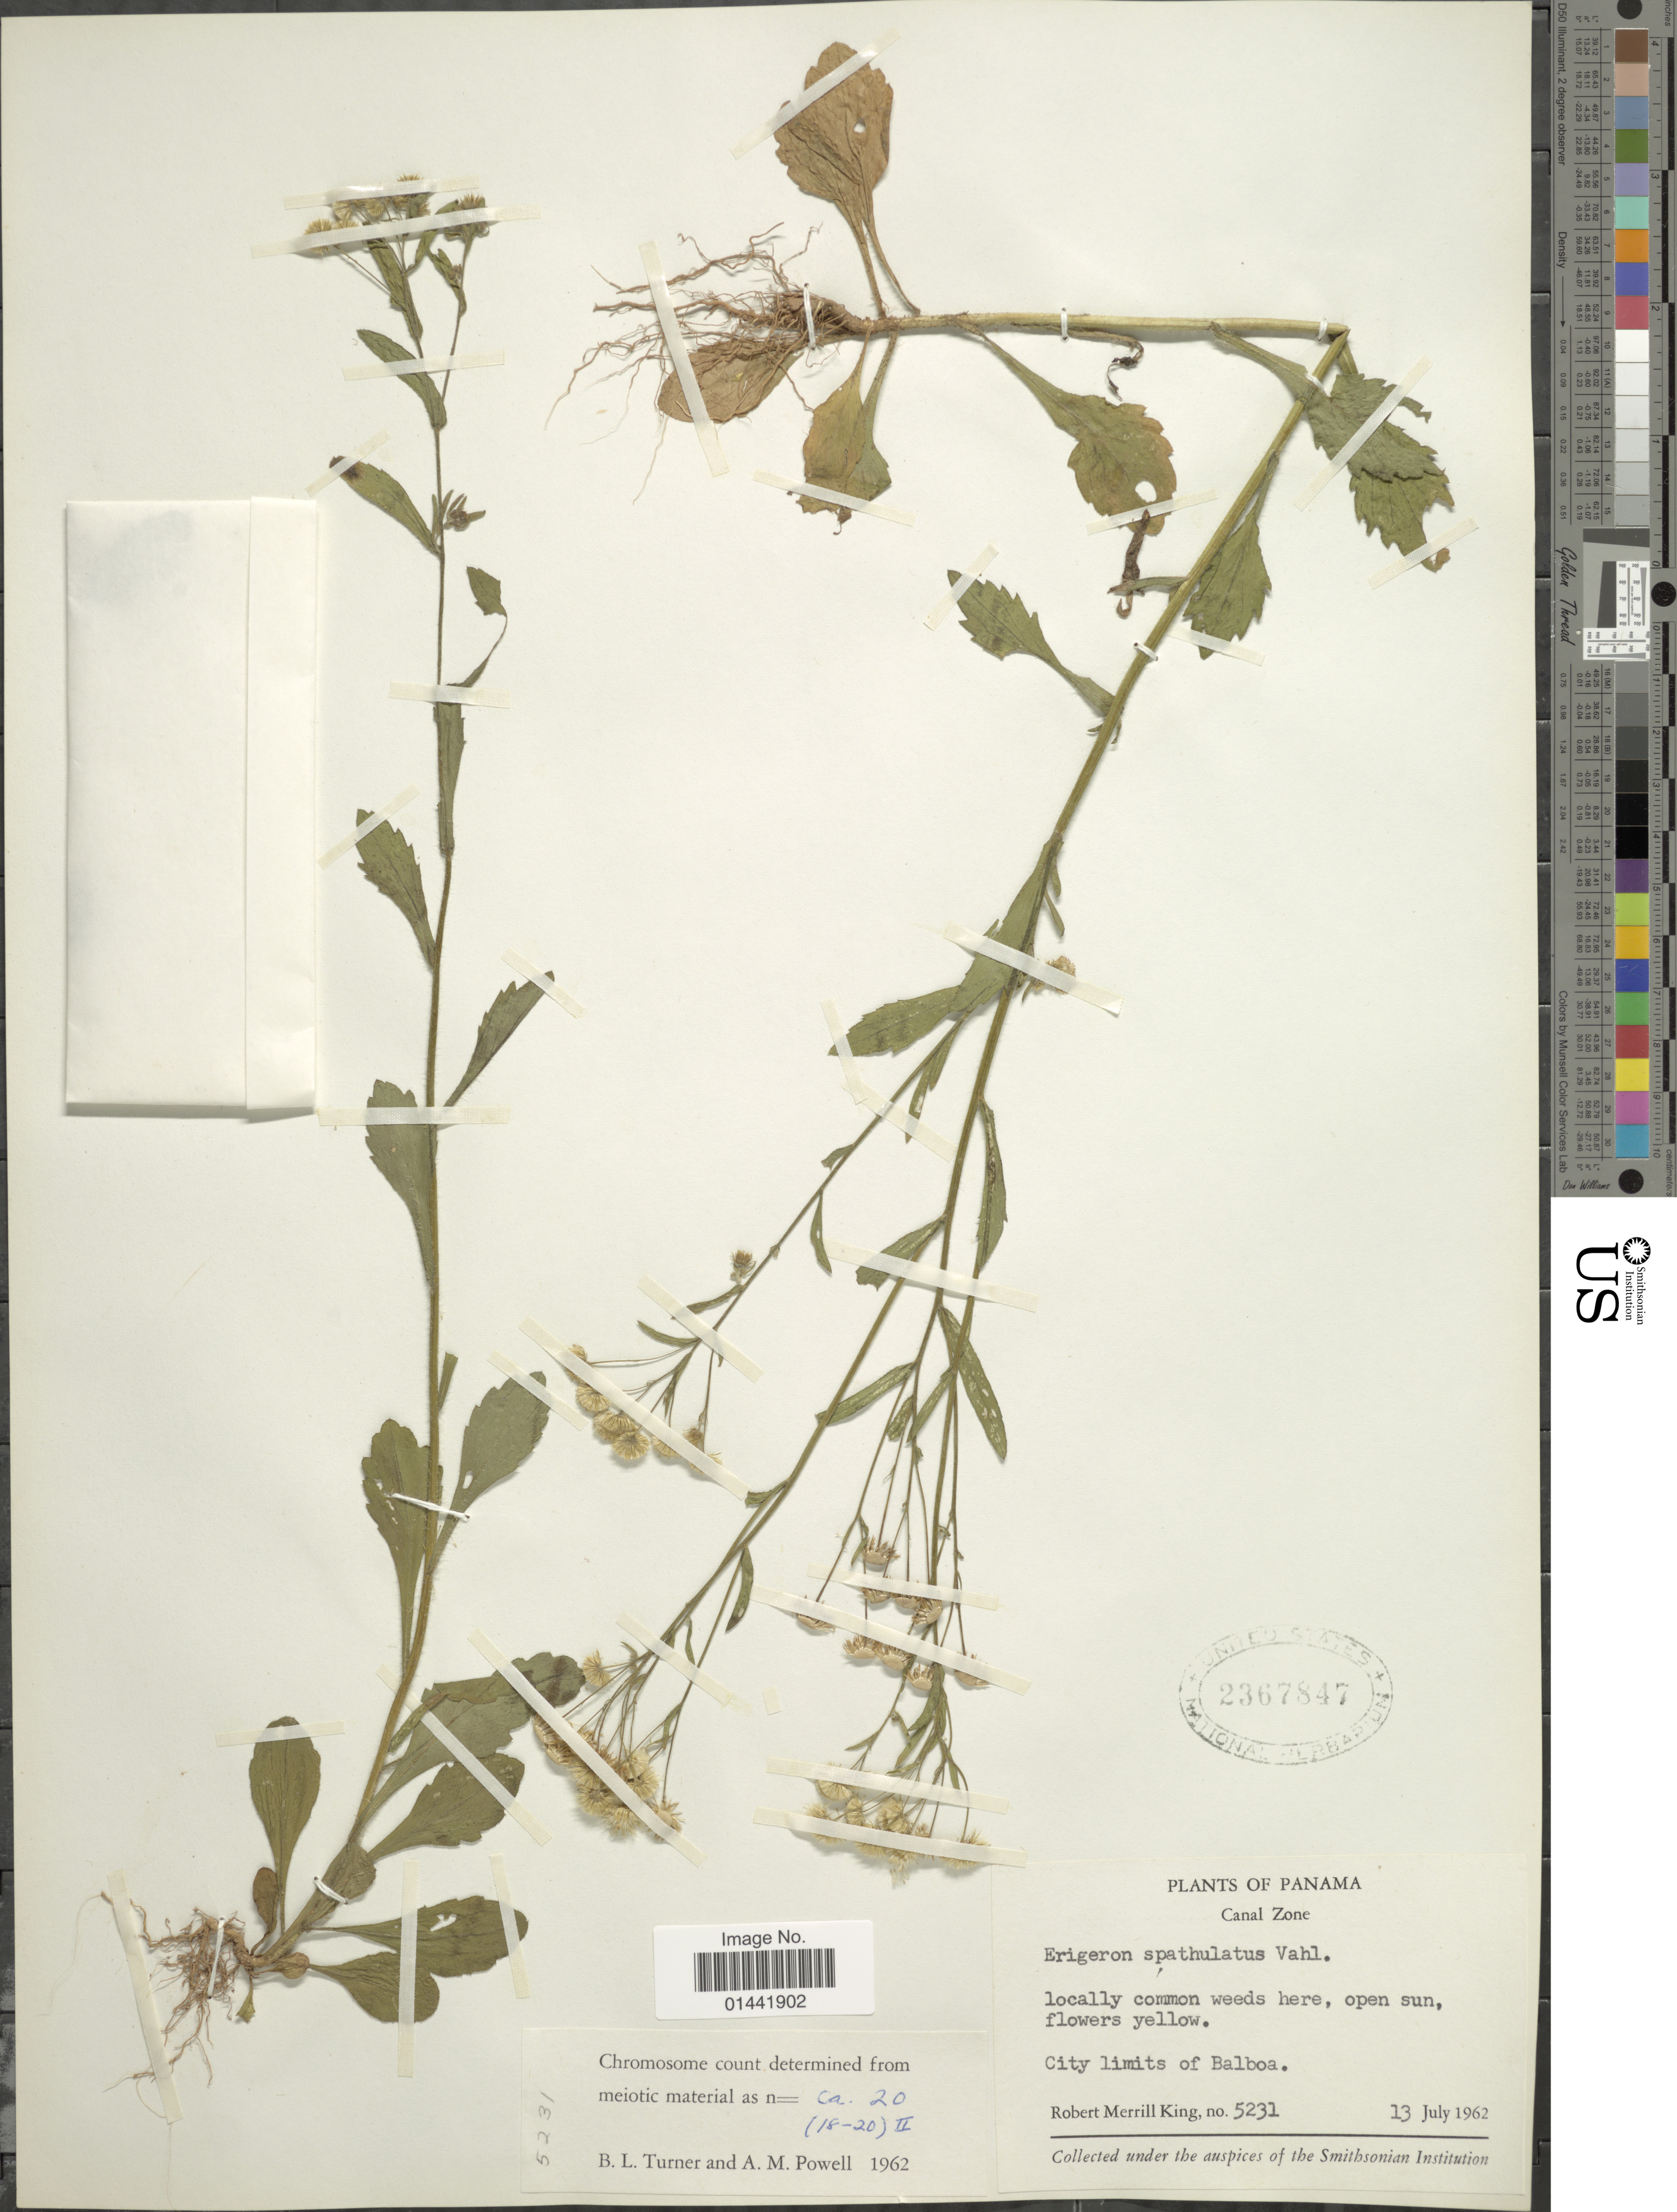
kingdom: Plantae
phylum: Tracheophyta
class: Magnoliopsida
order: Asterales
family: Asteraceae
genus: Erigeron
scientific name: Erigeron spathulatus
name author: Vahl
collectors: R. M. King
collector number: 5231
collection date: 1962-07-13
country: Panama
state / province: Colón / Panamá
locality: Canal Zone, City limits of Balboa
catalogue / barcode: US 2367847